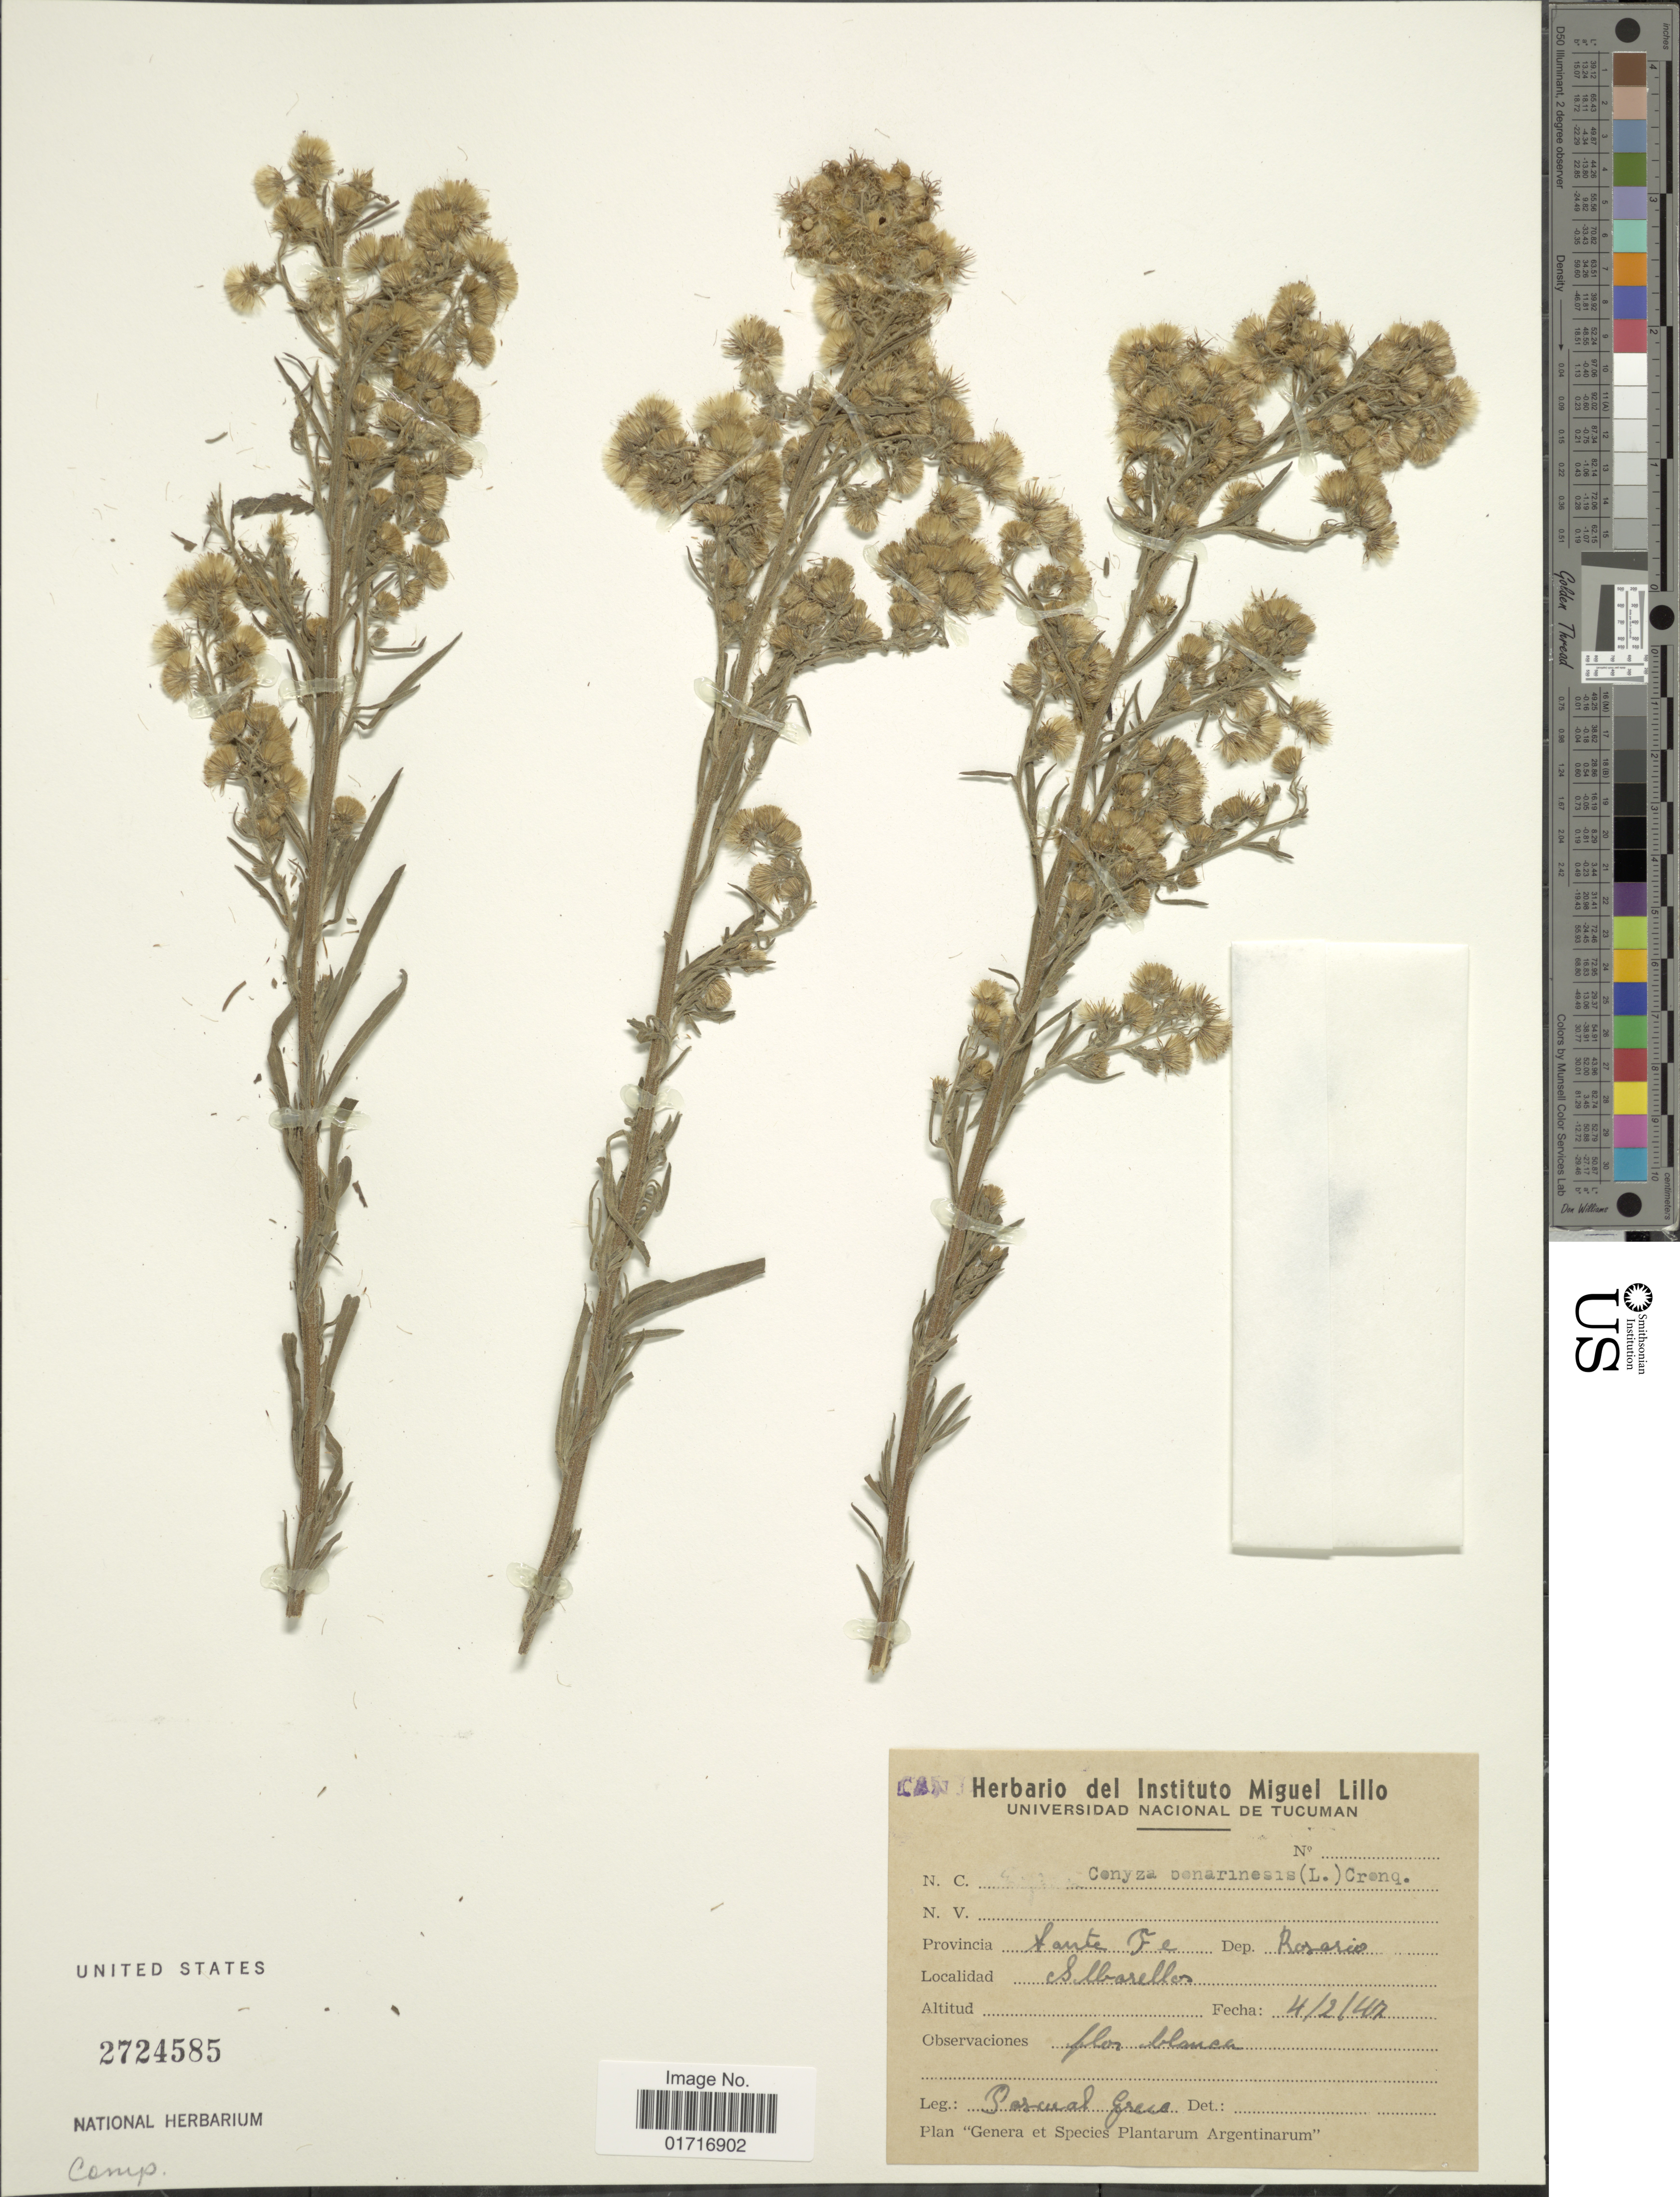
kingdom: Plantae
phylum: Tracheophyta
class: Magnoliopsida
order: Asterales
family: Asteraceae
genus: Conyza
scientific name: Conyza bonariensis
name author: (L.) Cronq.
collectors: P. Greca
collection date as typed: Transcribed d/m/y: 4/2/47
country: Argentina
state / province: Santa Fe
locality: Provincia Santa Fe, Dep Rosario, S Morellos.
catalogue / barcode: US 2724585